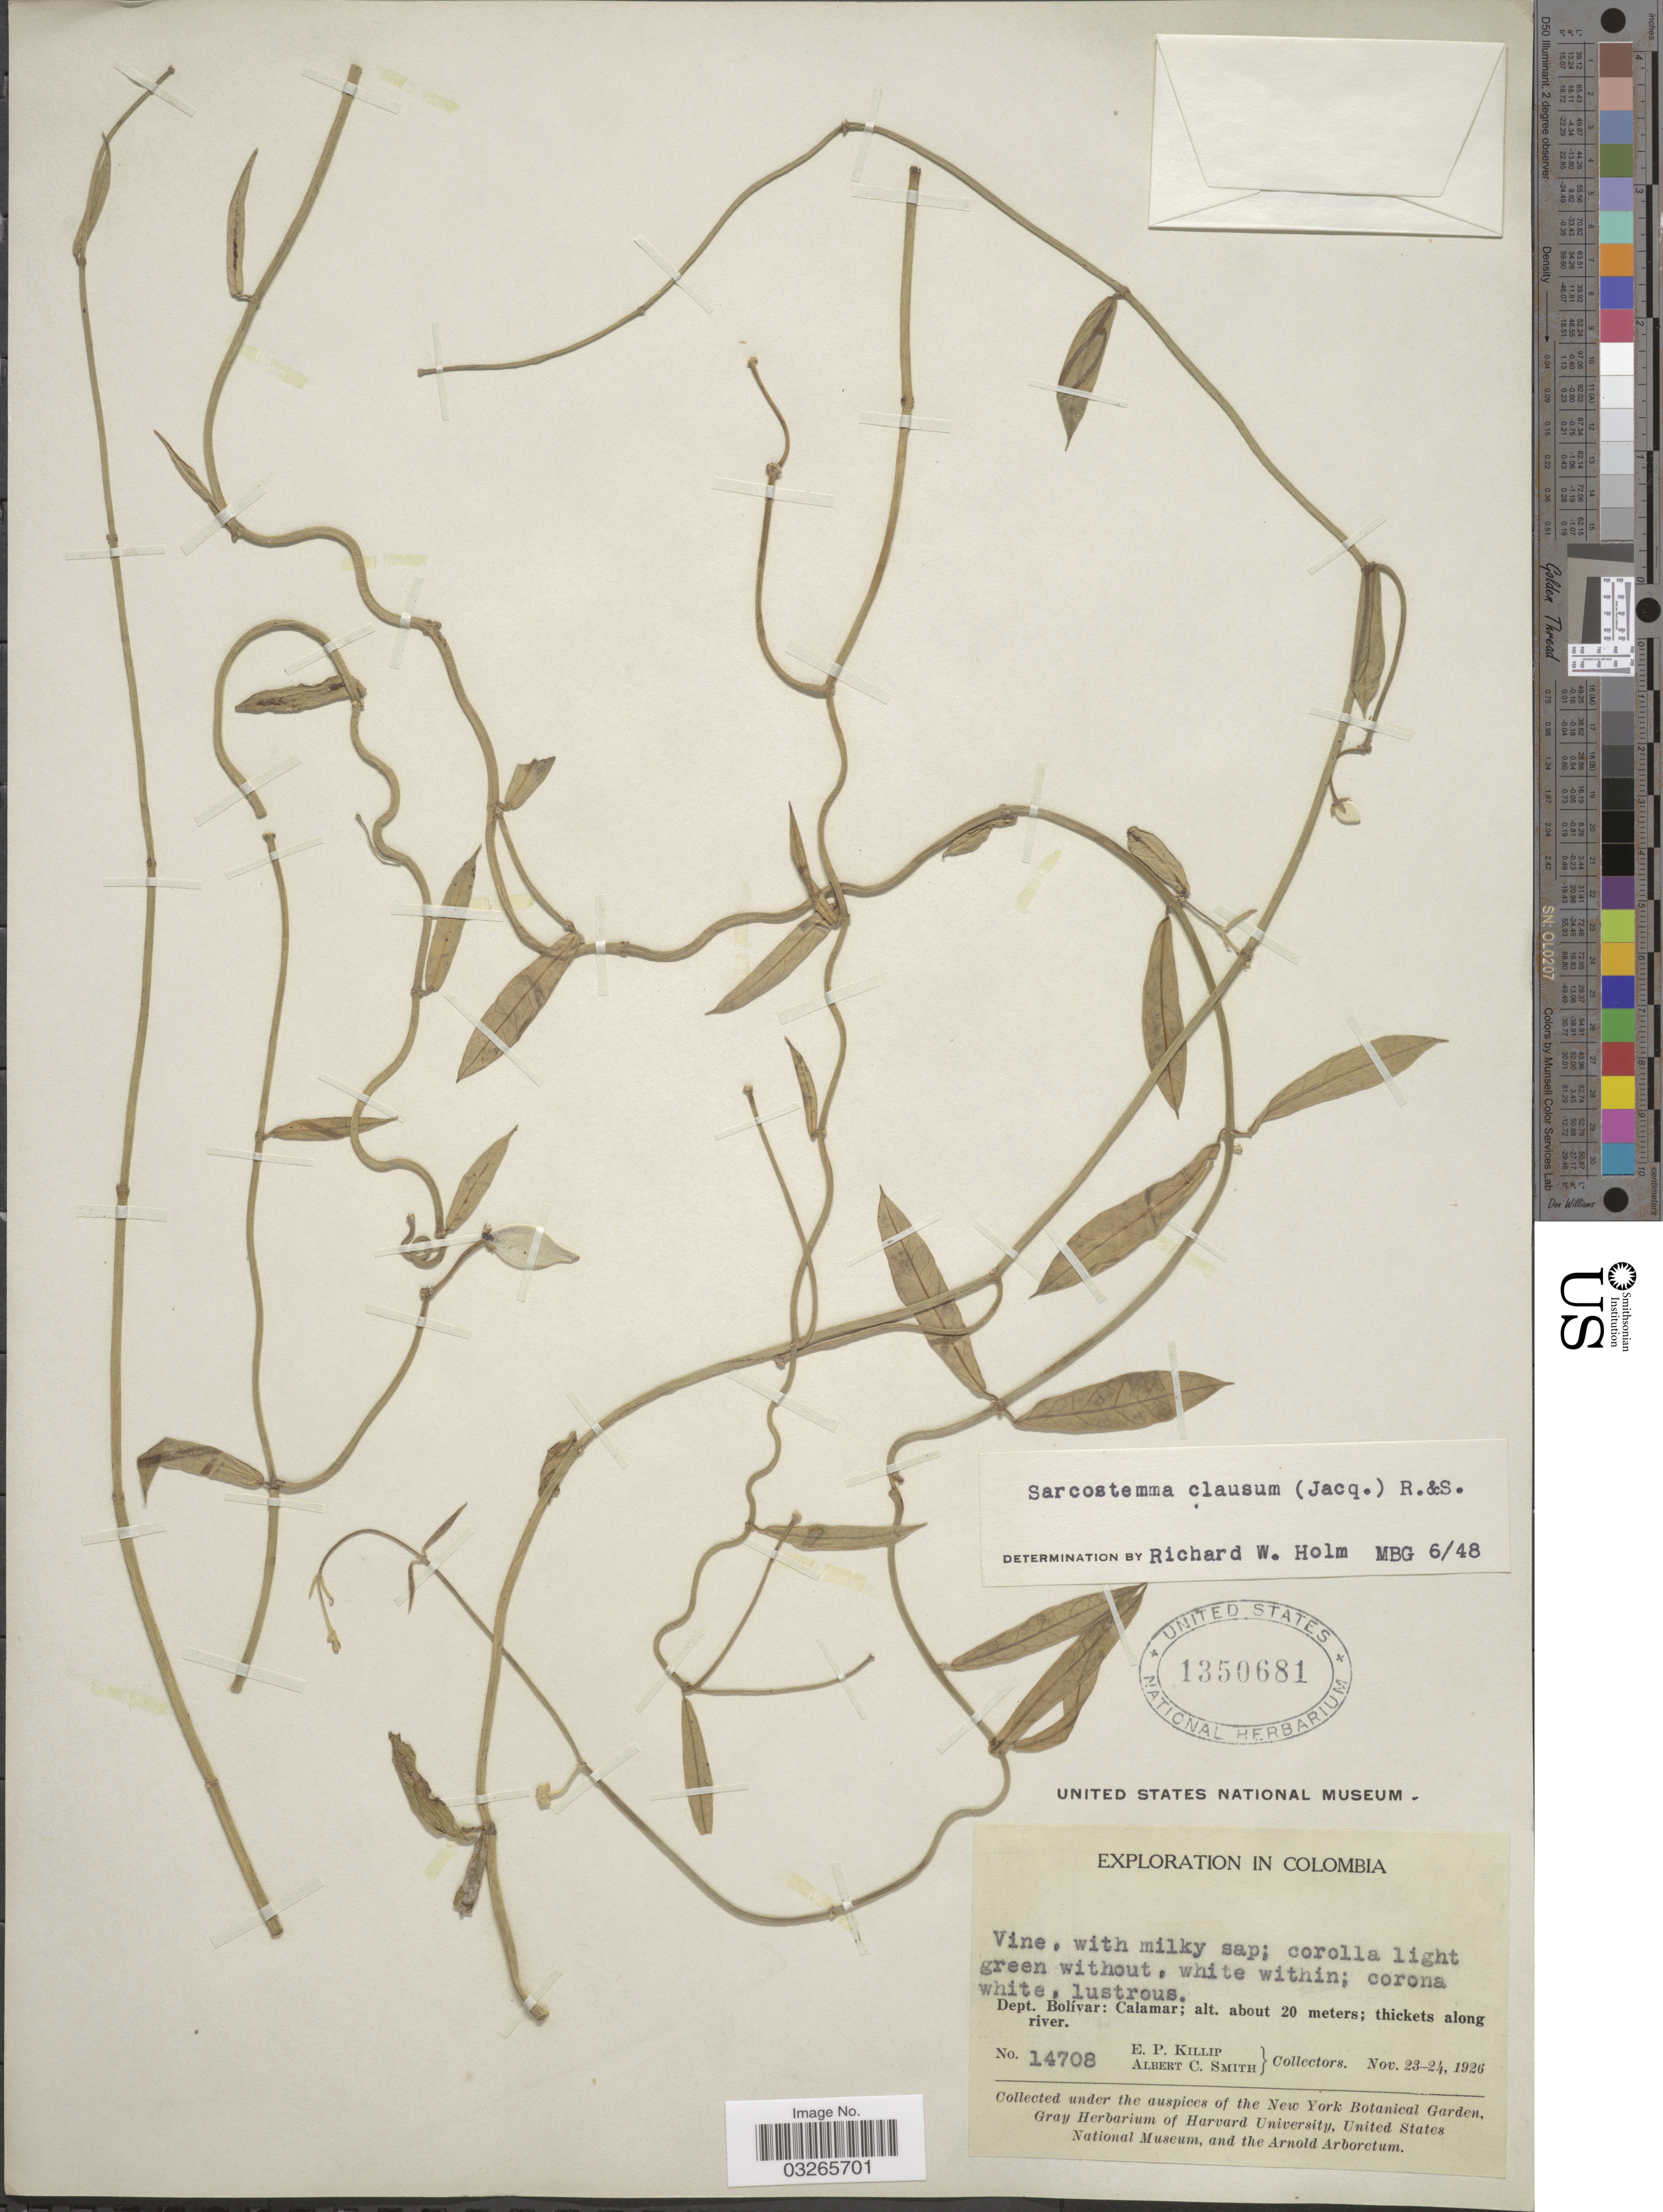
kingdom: Plantae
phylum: Tracheophyta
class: Magnoliopsida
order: Gentianales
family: Apocynaceae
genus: Sarcostemma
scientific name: Sarcostemma clausum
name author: (Jacq.) Schult.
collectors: E. P. Killip & A. C. Smith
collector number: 14708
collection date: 1926-11-23/1926-11-24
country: Colombia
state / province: Bolívar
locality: Dept. Bolívar: Calamar; thickets along river.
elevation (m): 20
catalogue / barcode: US 1350681